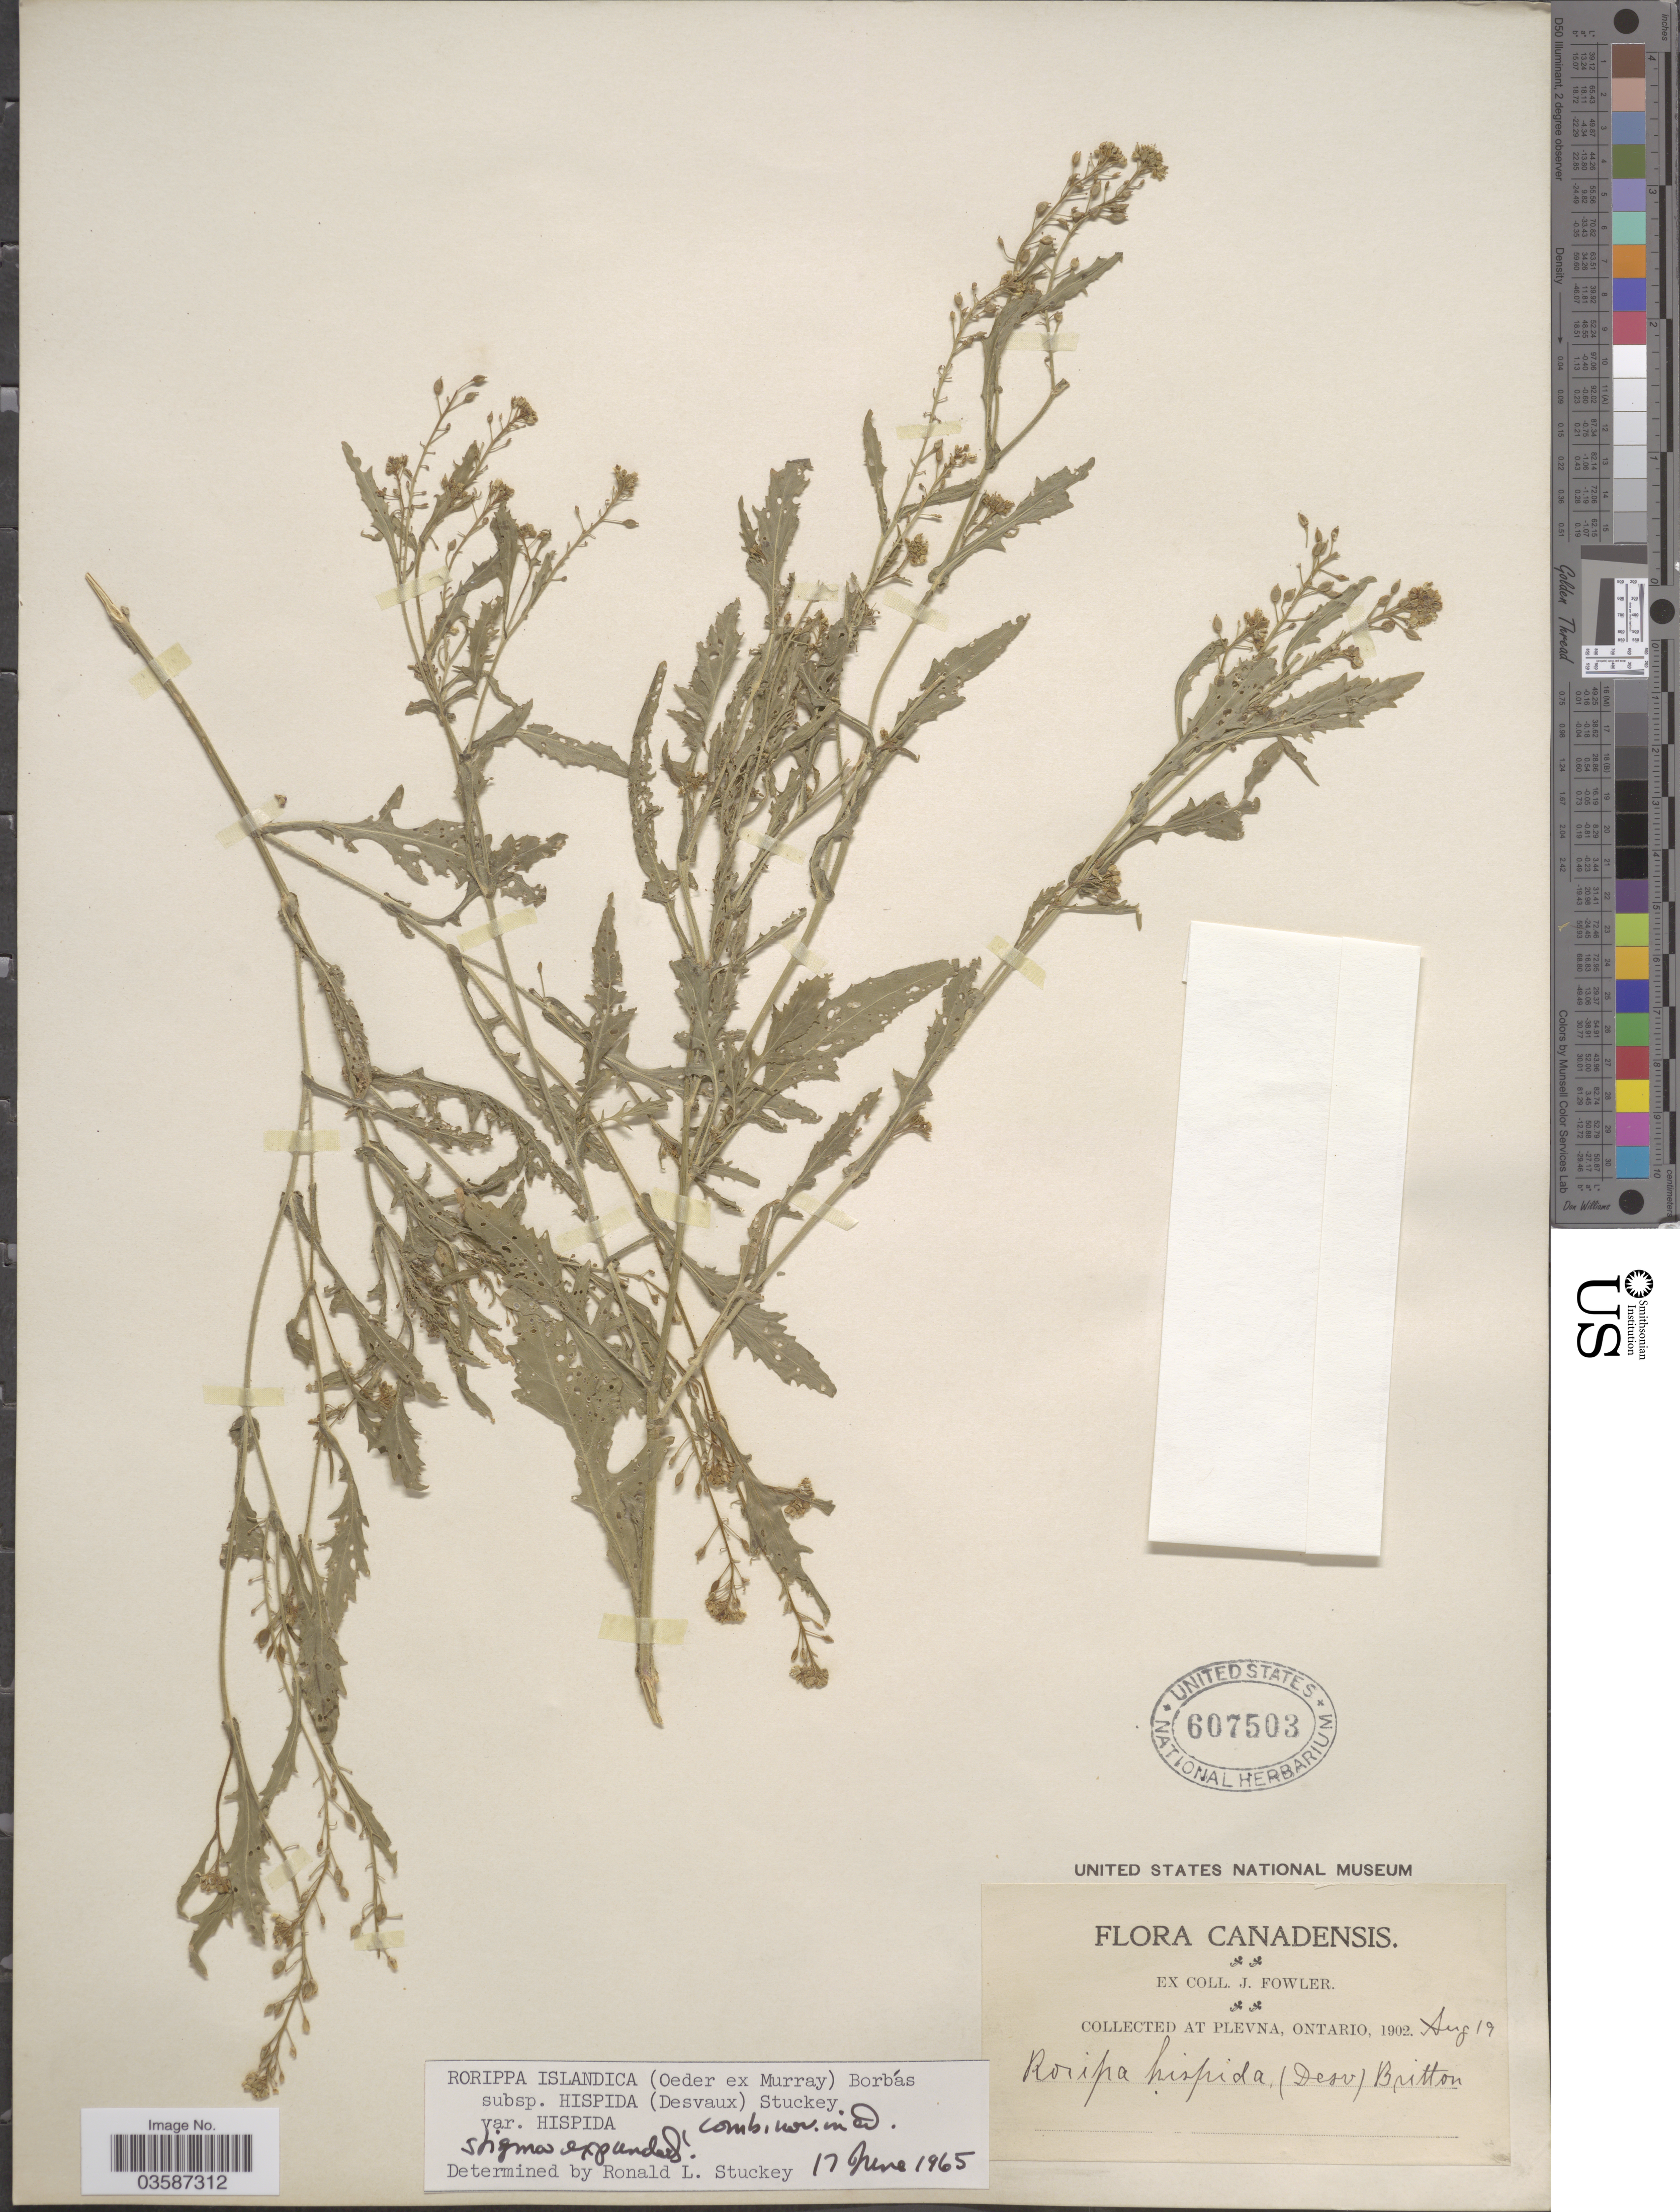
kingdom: Plantae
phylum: Tracheophyta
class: Magnoliopsida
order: Brassicales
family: Brassicaceae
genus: Rorippa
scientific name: Rorippa islandica var. hispida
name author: (Desv.) Butters & Abbe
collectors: J. Fowler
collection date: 1902-08-19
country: Canada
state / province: Ontario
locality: Plevna.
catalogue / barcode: US 607503